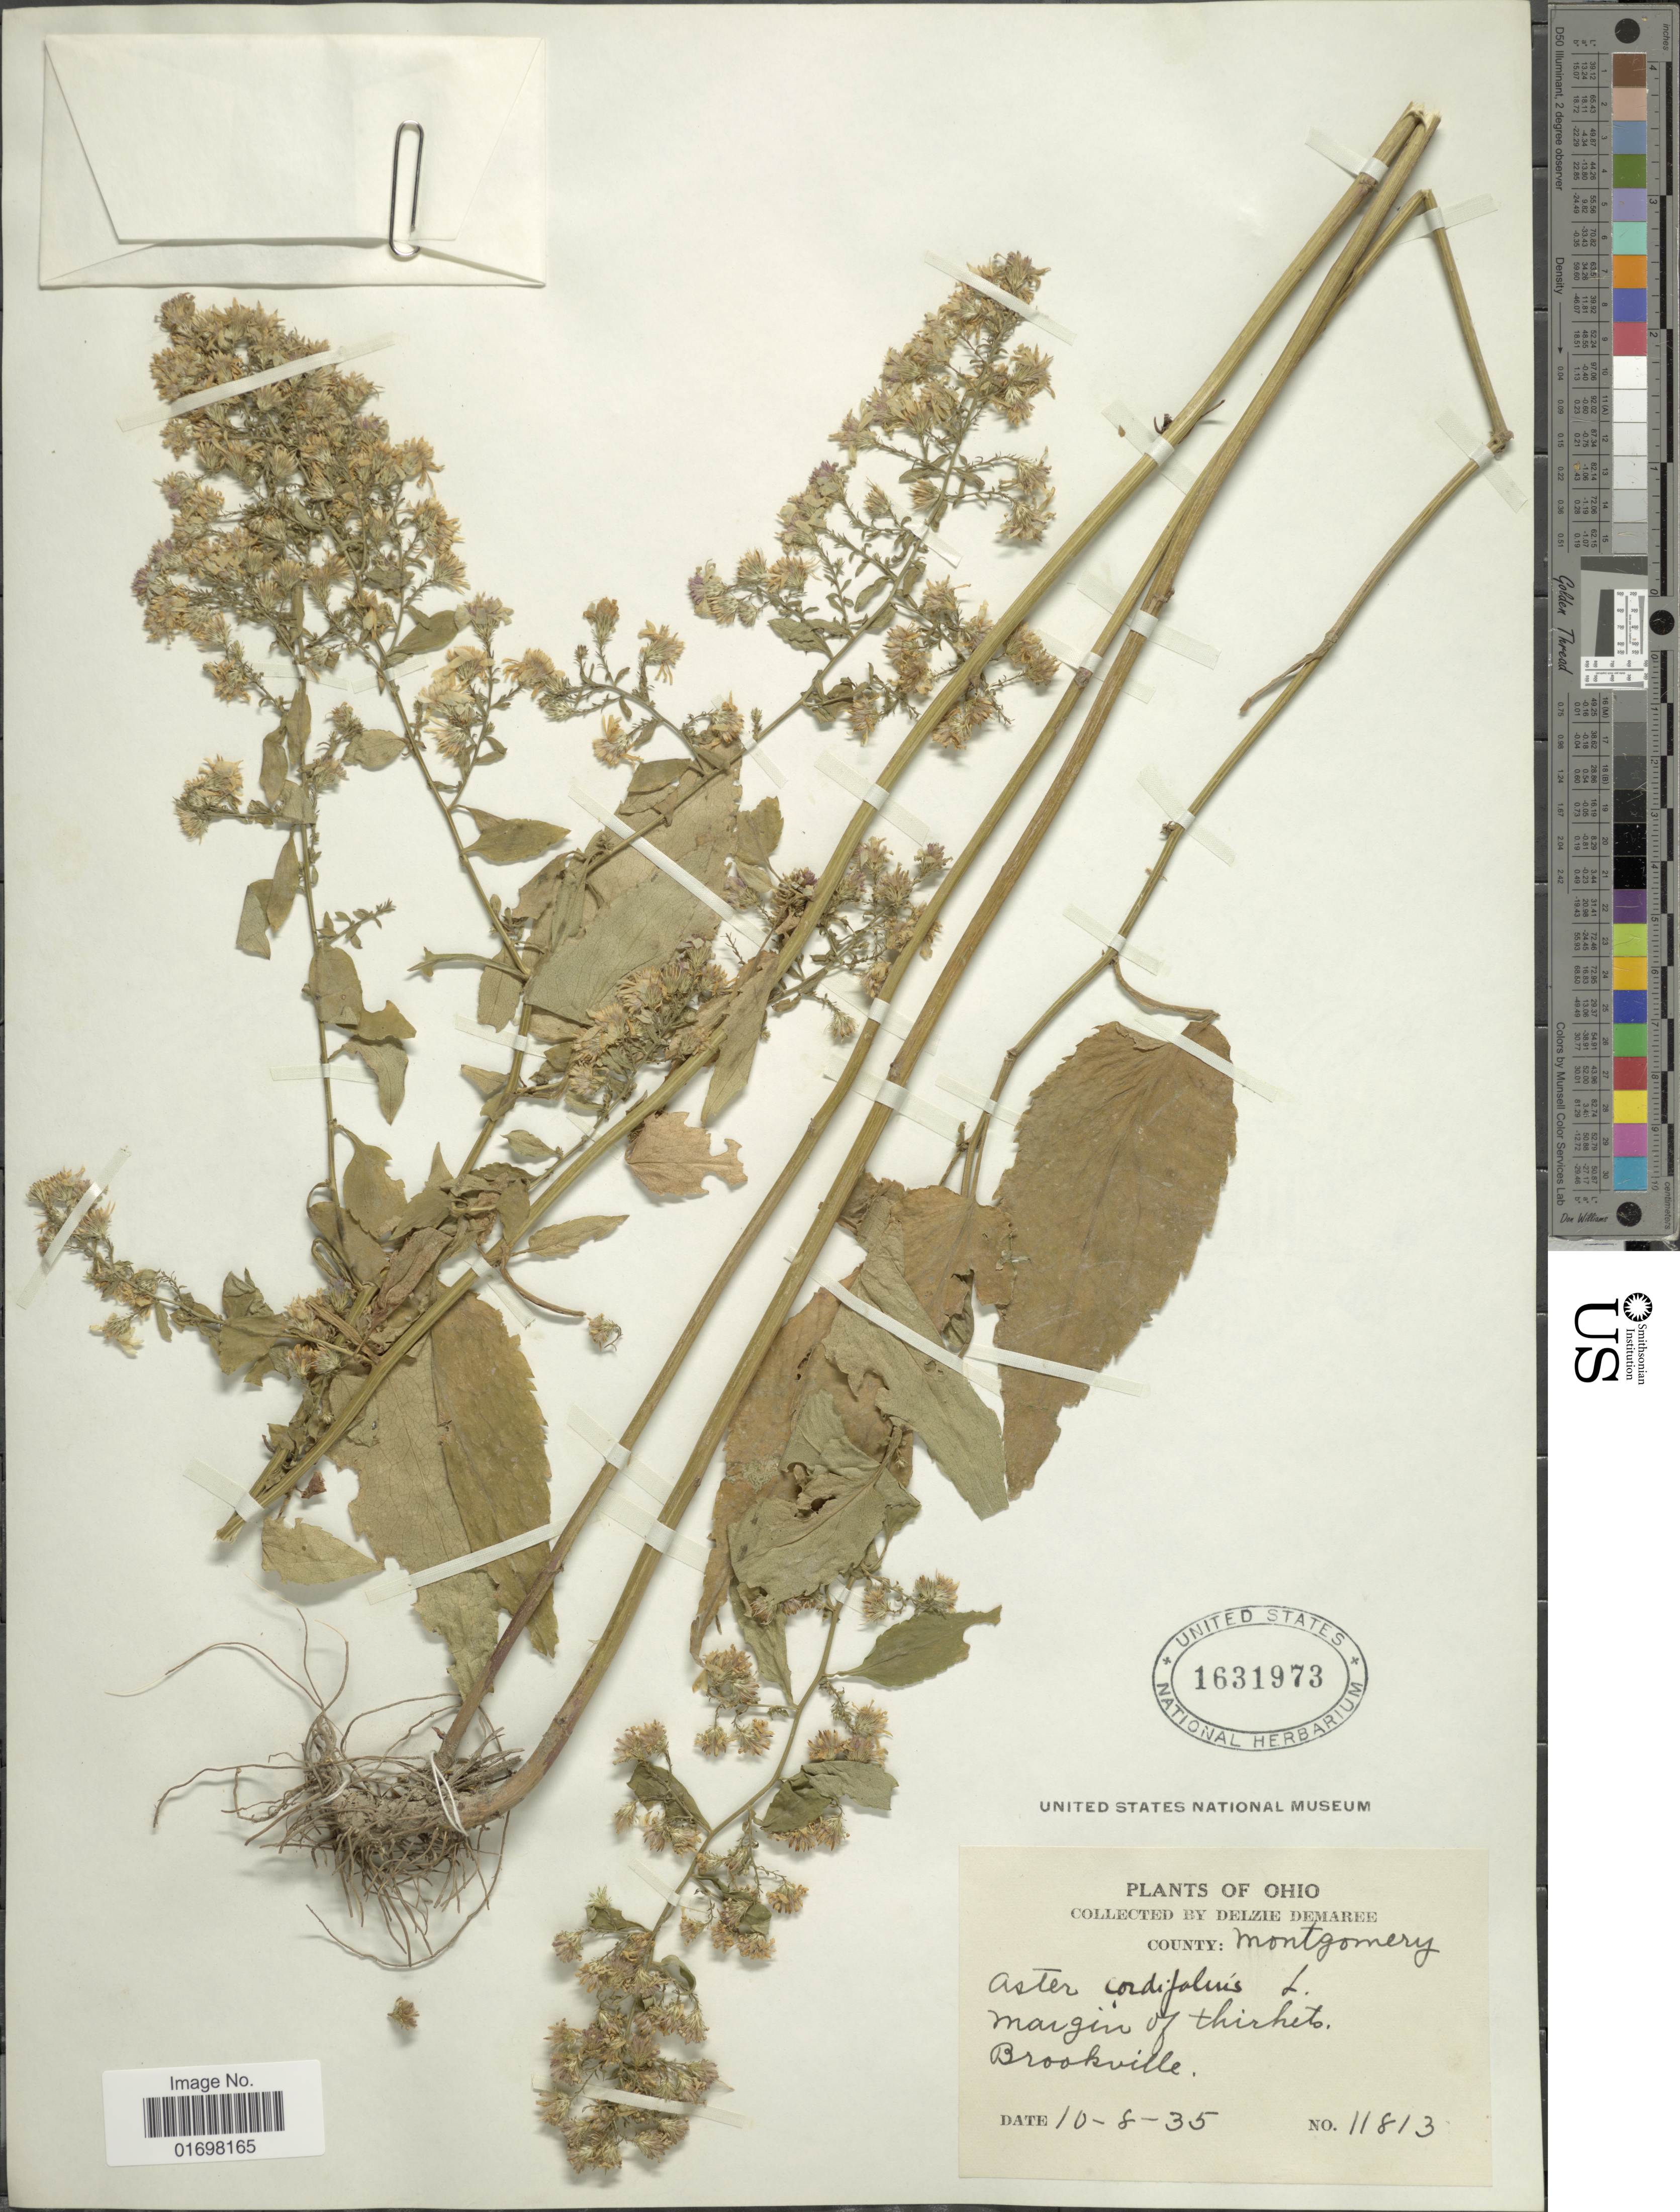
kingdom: Plantae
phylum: Tracheophyta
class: Magnoliopsida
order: Asterales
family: Asteraceae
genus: Symphyotrichum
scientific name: Symphyotrichum cordifolium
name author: (L.) G.L. Nesom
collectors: D. Demaree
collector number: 11813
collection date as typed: Transcribed d/m/y: 8/10/35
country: United States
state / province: Ohio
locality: Margin of thickets, Brookeville. County: Montgomery.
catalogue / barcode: US 1631973